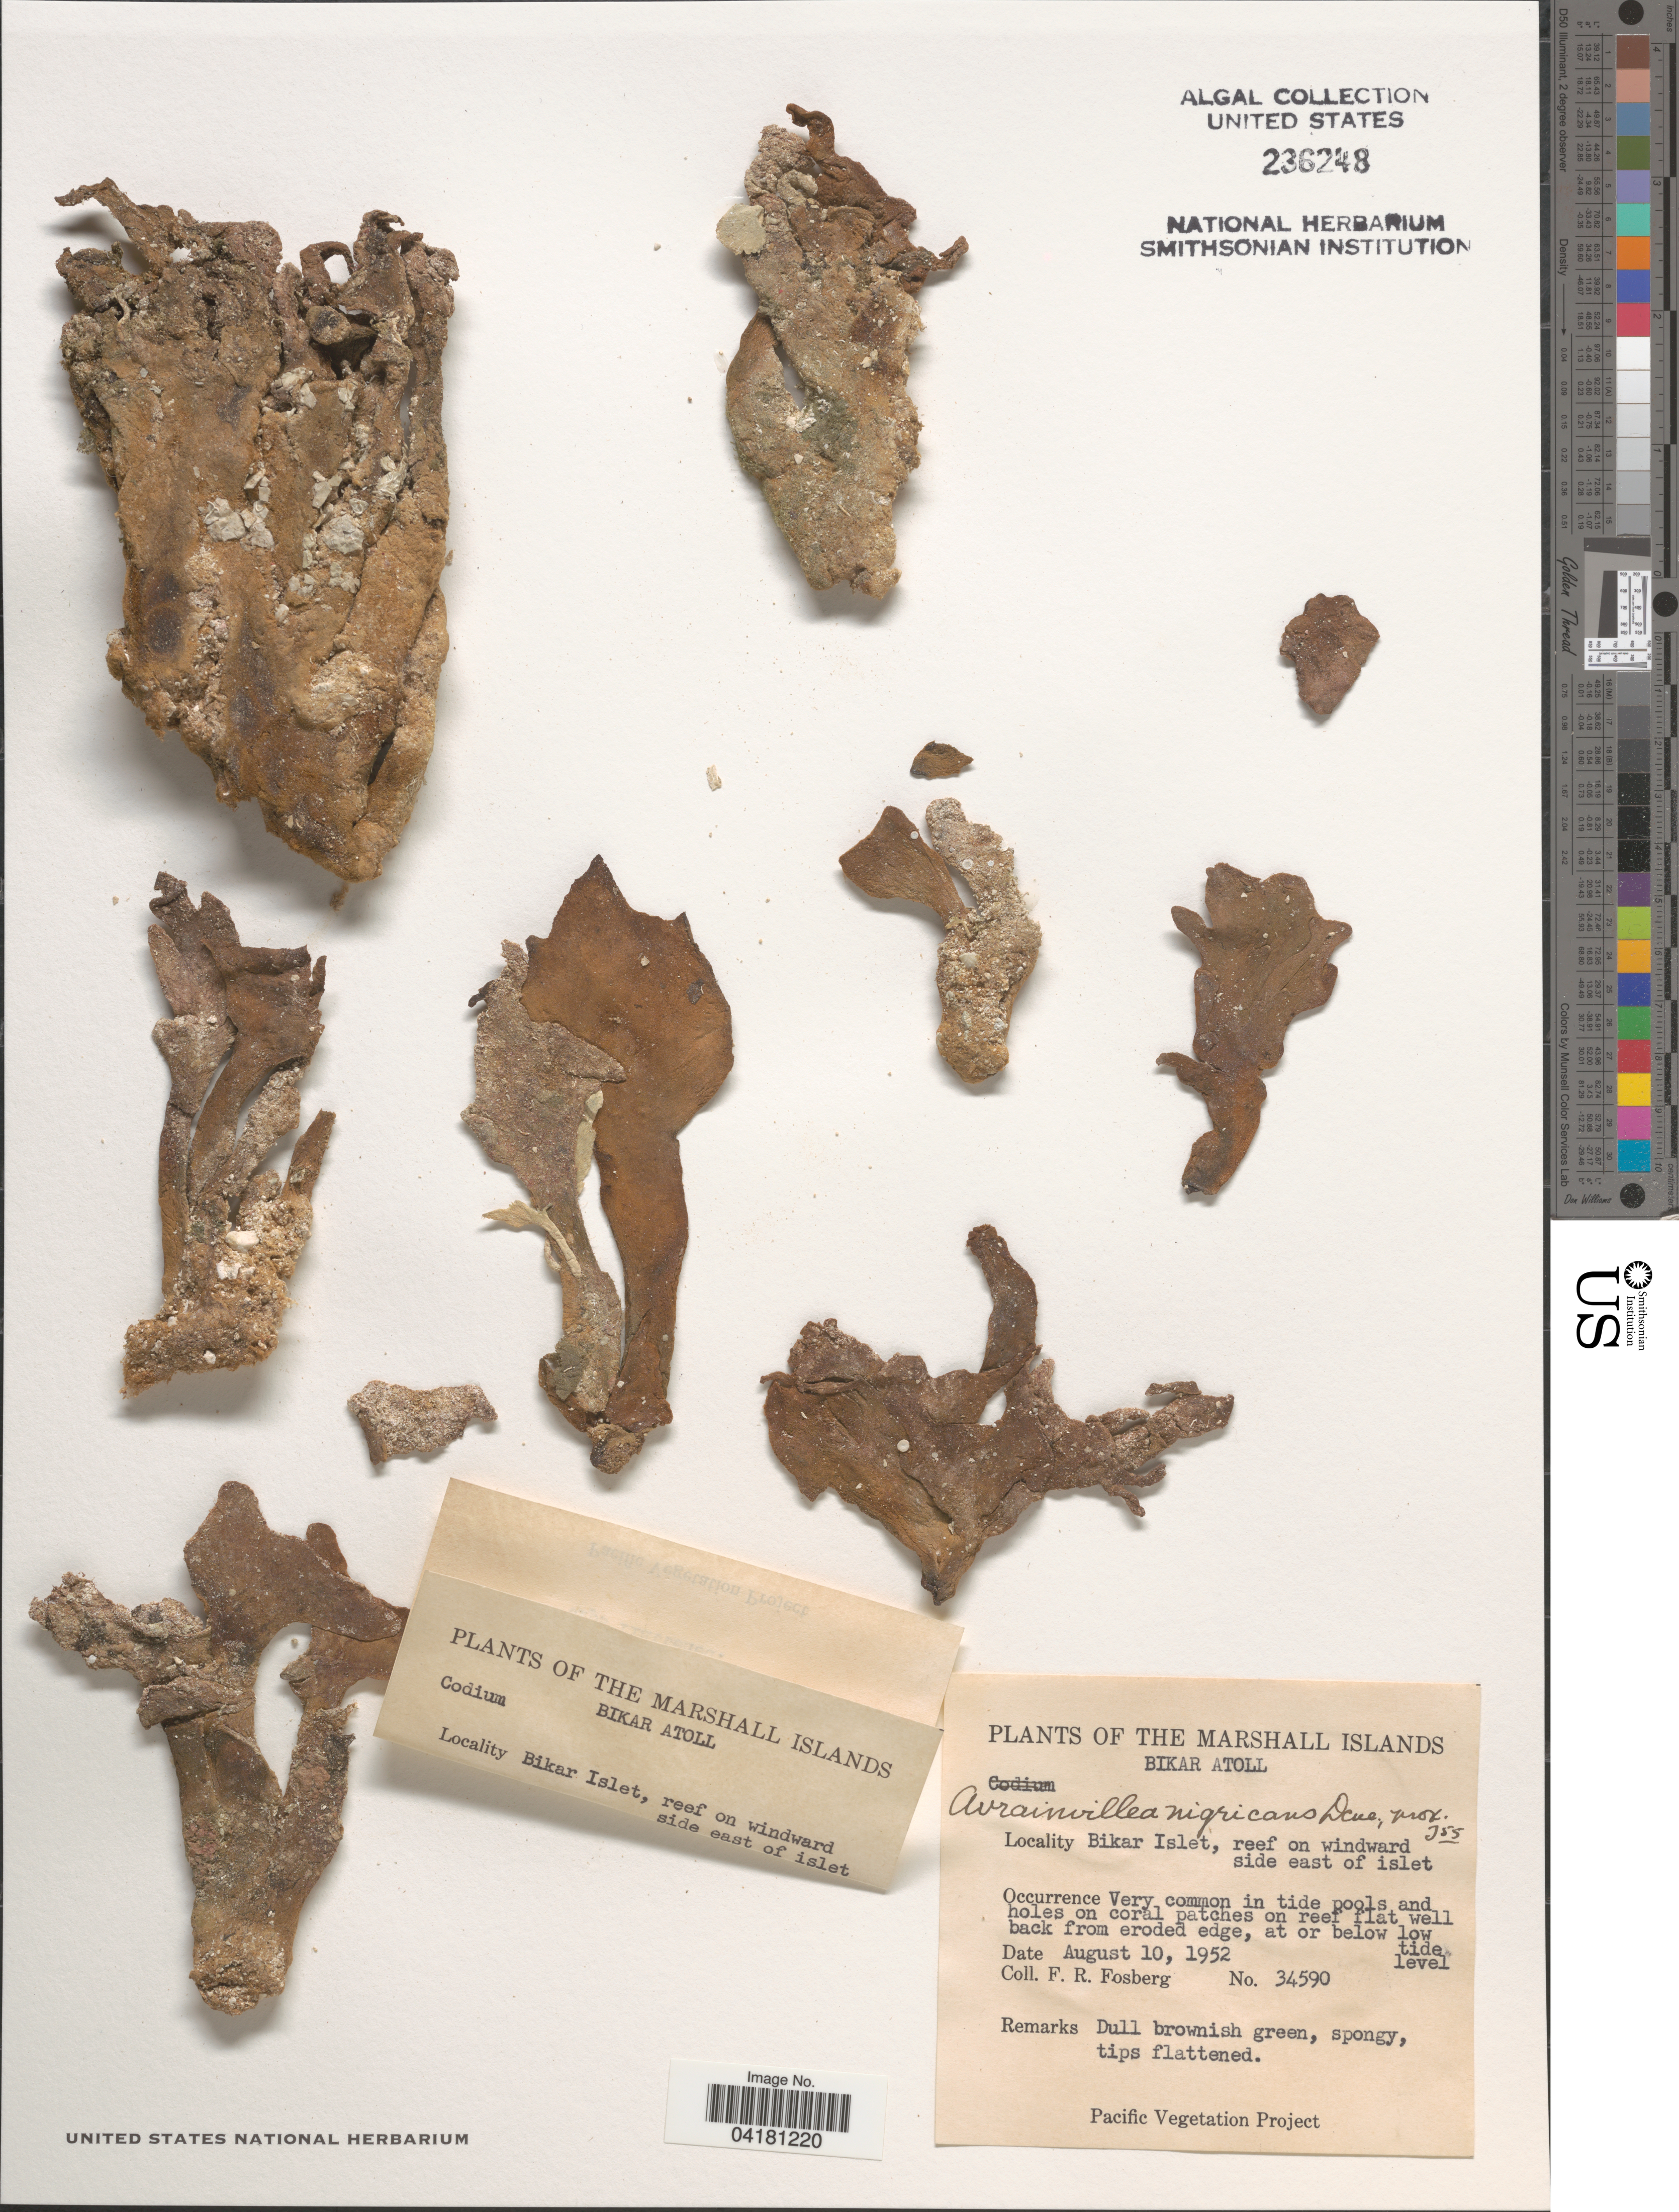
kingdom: Plantae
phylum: Chlorophyta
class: Ulvophyceae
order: Bryopsidales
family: Dichotomosiphonaceae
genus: Avrainvillea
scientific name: Avrainvillea nigricans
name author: Decne.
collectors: F. R. Fosberg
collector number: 34590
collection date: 1952-08-10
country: Marshall Islands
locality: Bikar Atoll. Bikar Islet, reef on windward side east of islet.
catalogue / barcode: US 236248